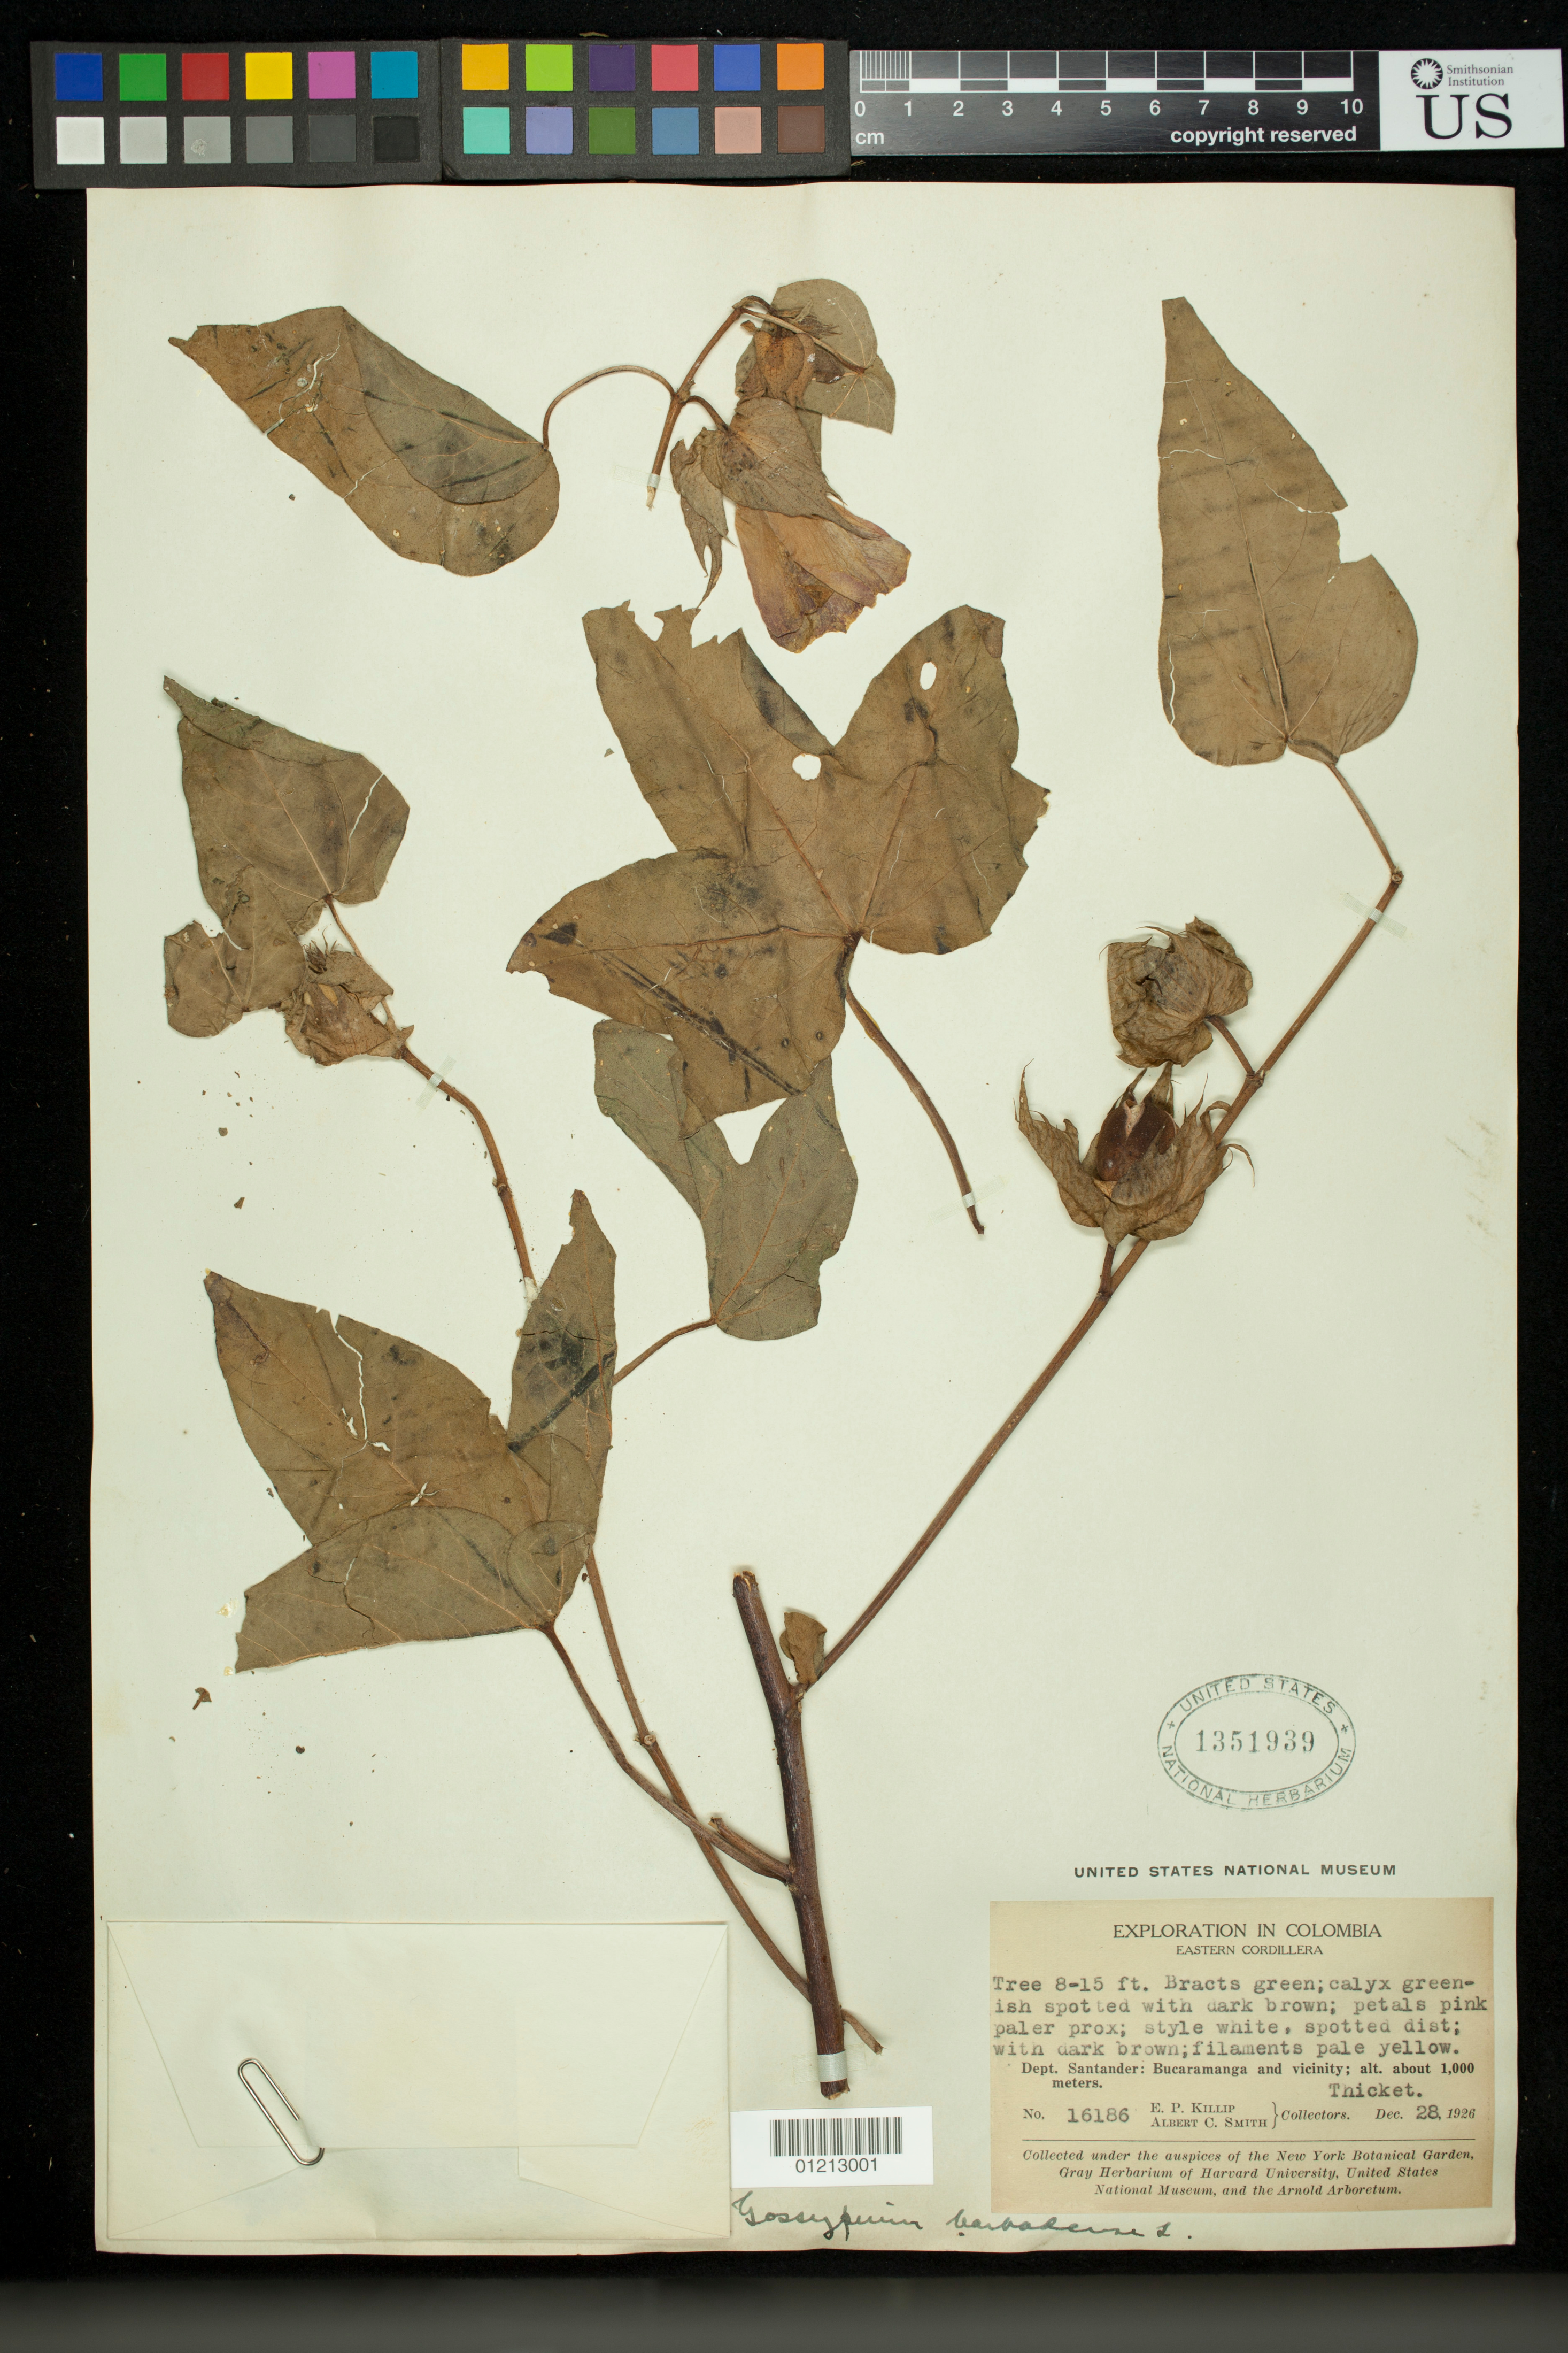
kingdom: Plantae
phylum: Tracheophyta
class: Magnoliopsida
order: Malvales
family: Malvaceae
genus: Gossypium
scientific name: Gossypium hirsutum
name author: L.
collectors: E. P. Killip & A. C. Smith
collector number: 16186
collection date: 1926-12-28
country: Colombia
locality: Eastern Cordillera. Dept Santander: Bucaramanga and vicinity. Thicket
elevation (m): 1000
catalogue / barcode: US 1351939